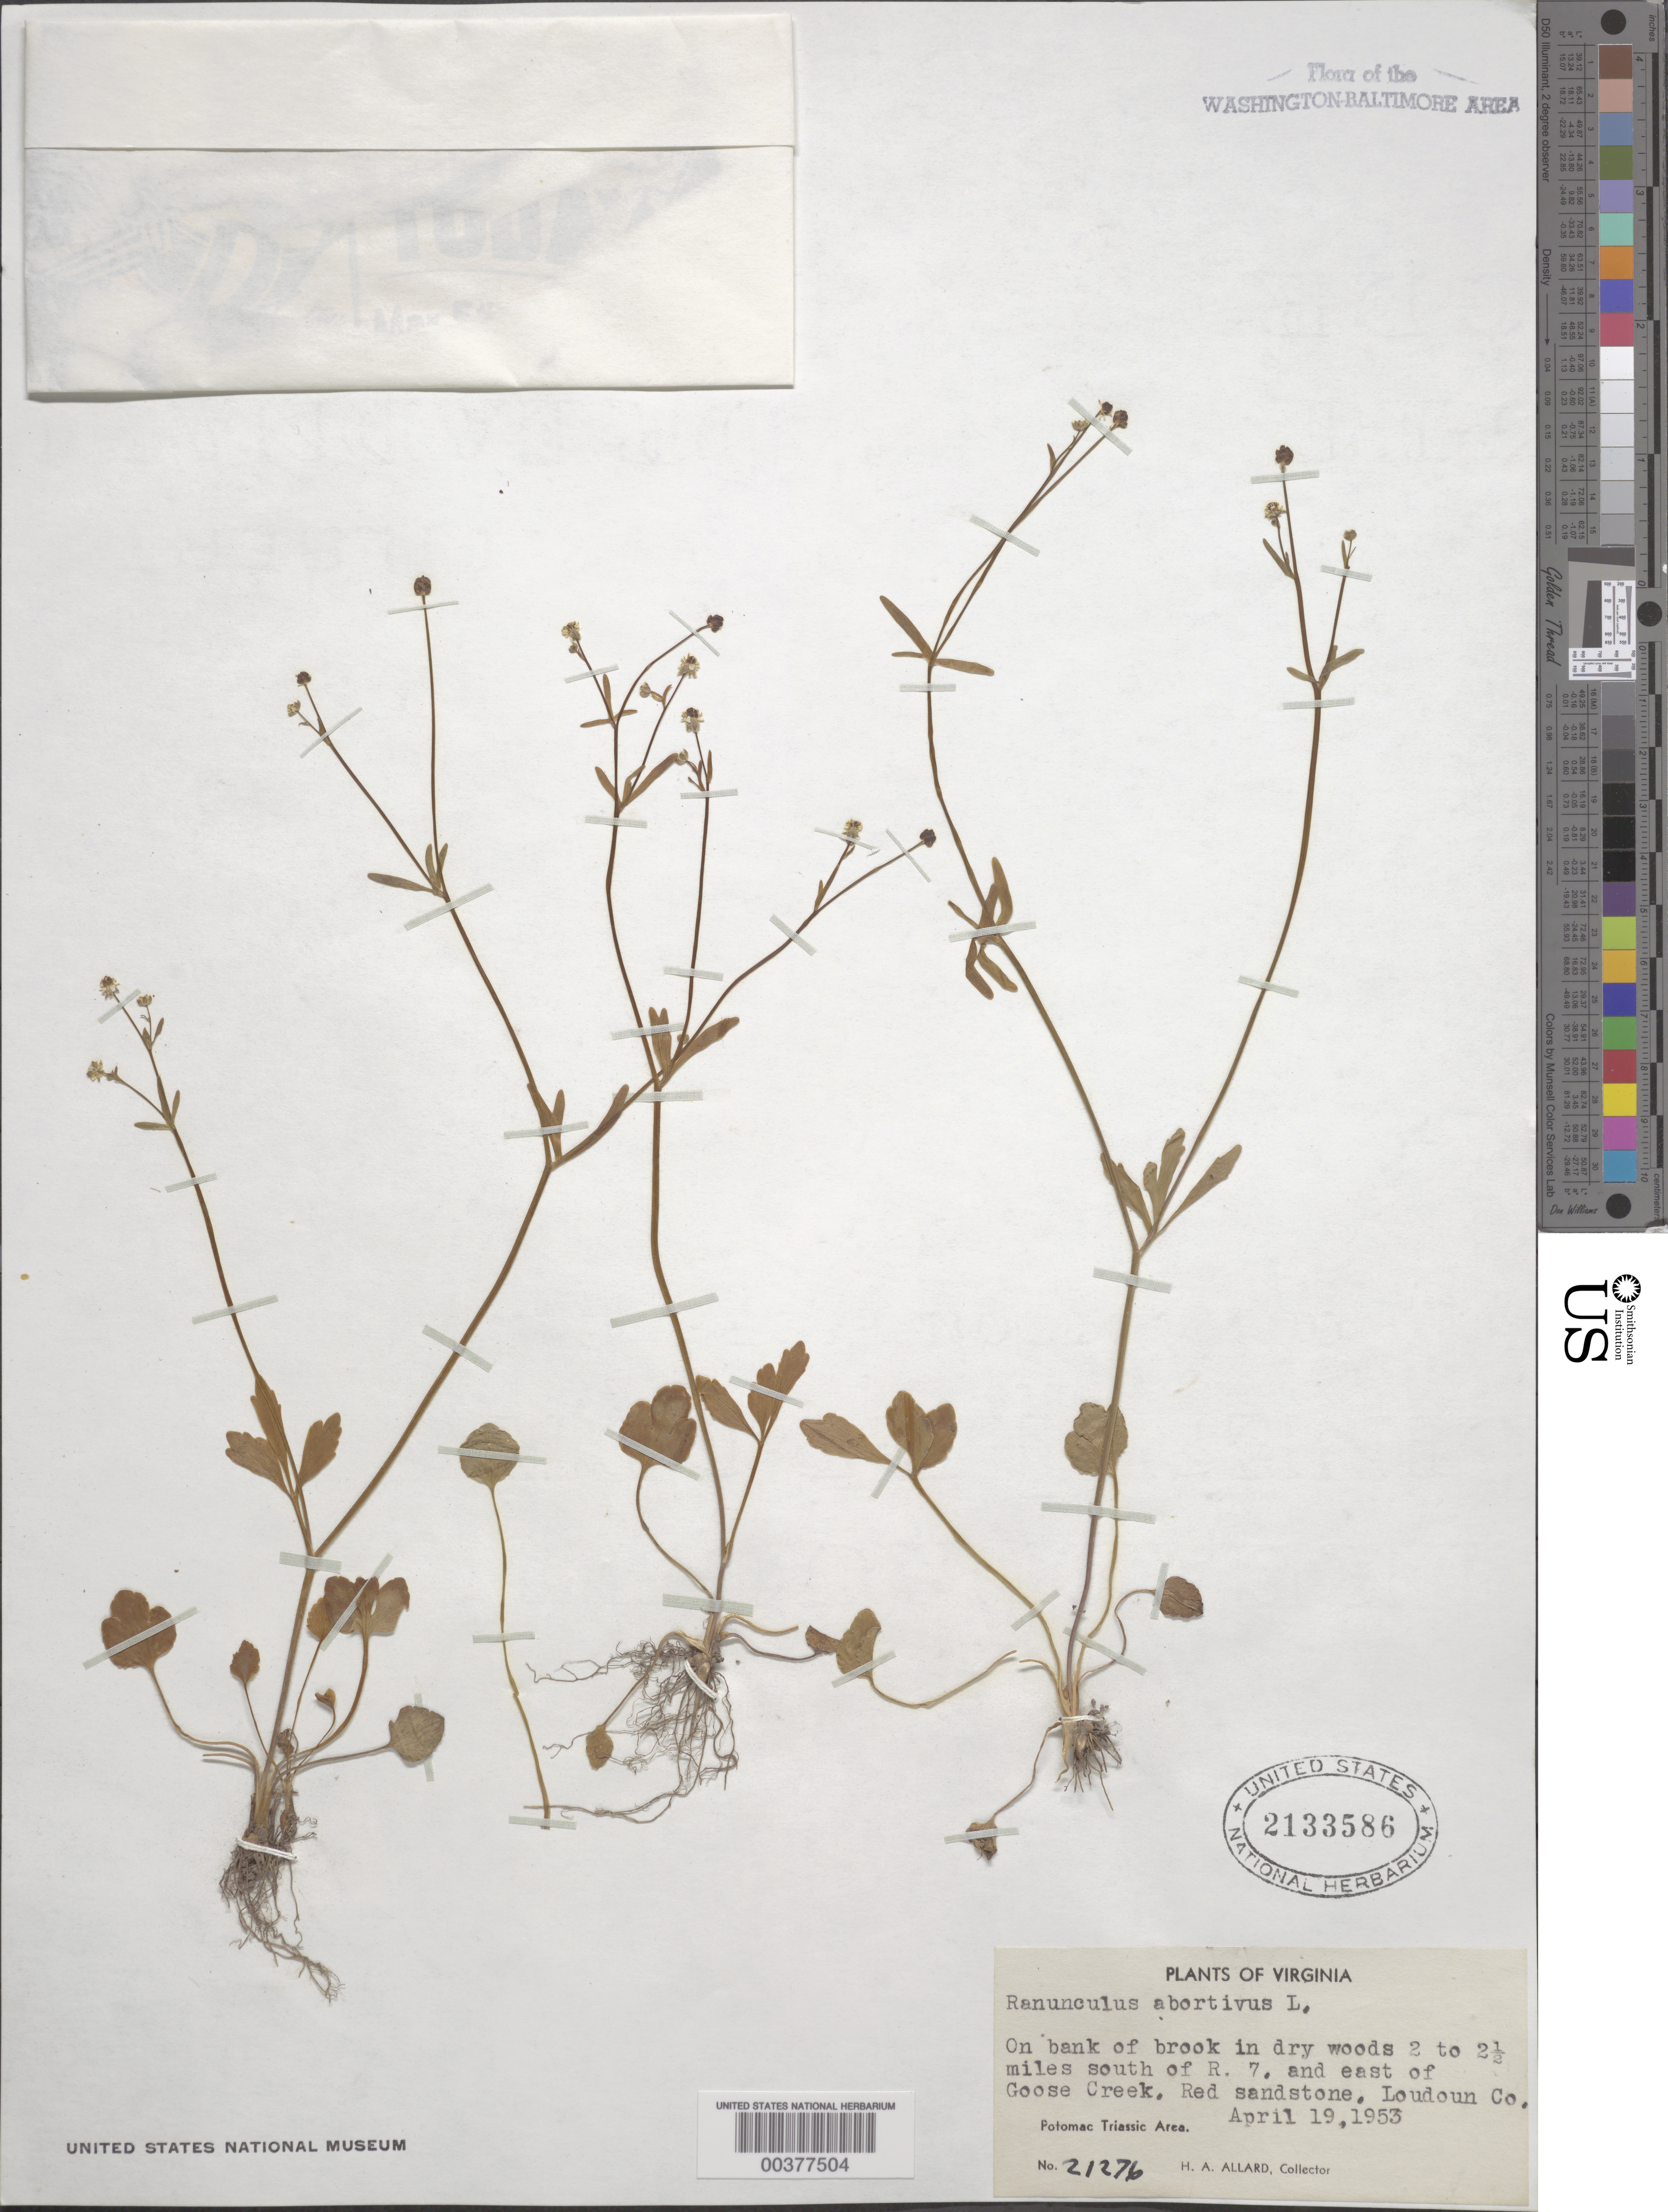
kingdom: Plantae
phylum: Tracheophyta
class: Magnoliopsida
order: Ranunculales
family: Ranunculaceae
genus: Ranunculus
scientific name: Ranunculus abortivus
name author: L.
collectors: H. A. Allard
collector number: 21276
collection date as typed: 19 Apr 1953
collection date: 1953-04-19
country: United States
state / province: Virginia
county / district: Loudoun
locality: South of Route 7 and east of Goose Creek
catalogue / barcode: US 2133586